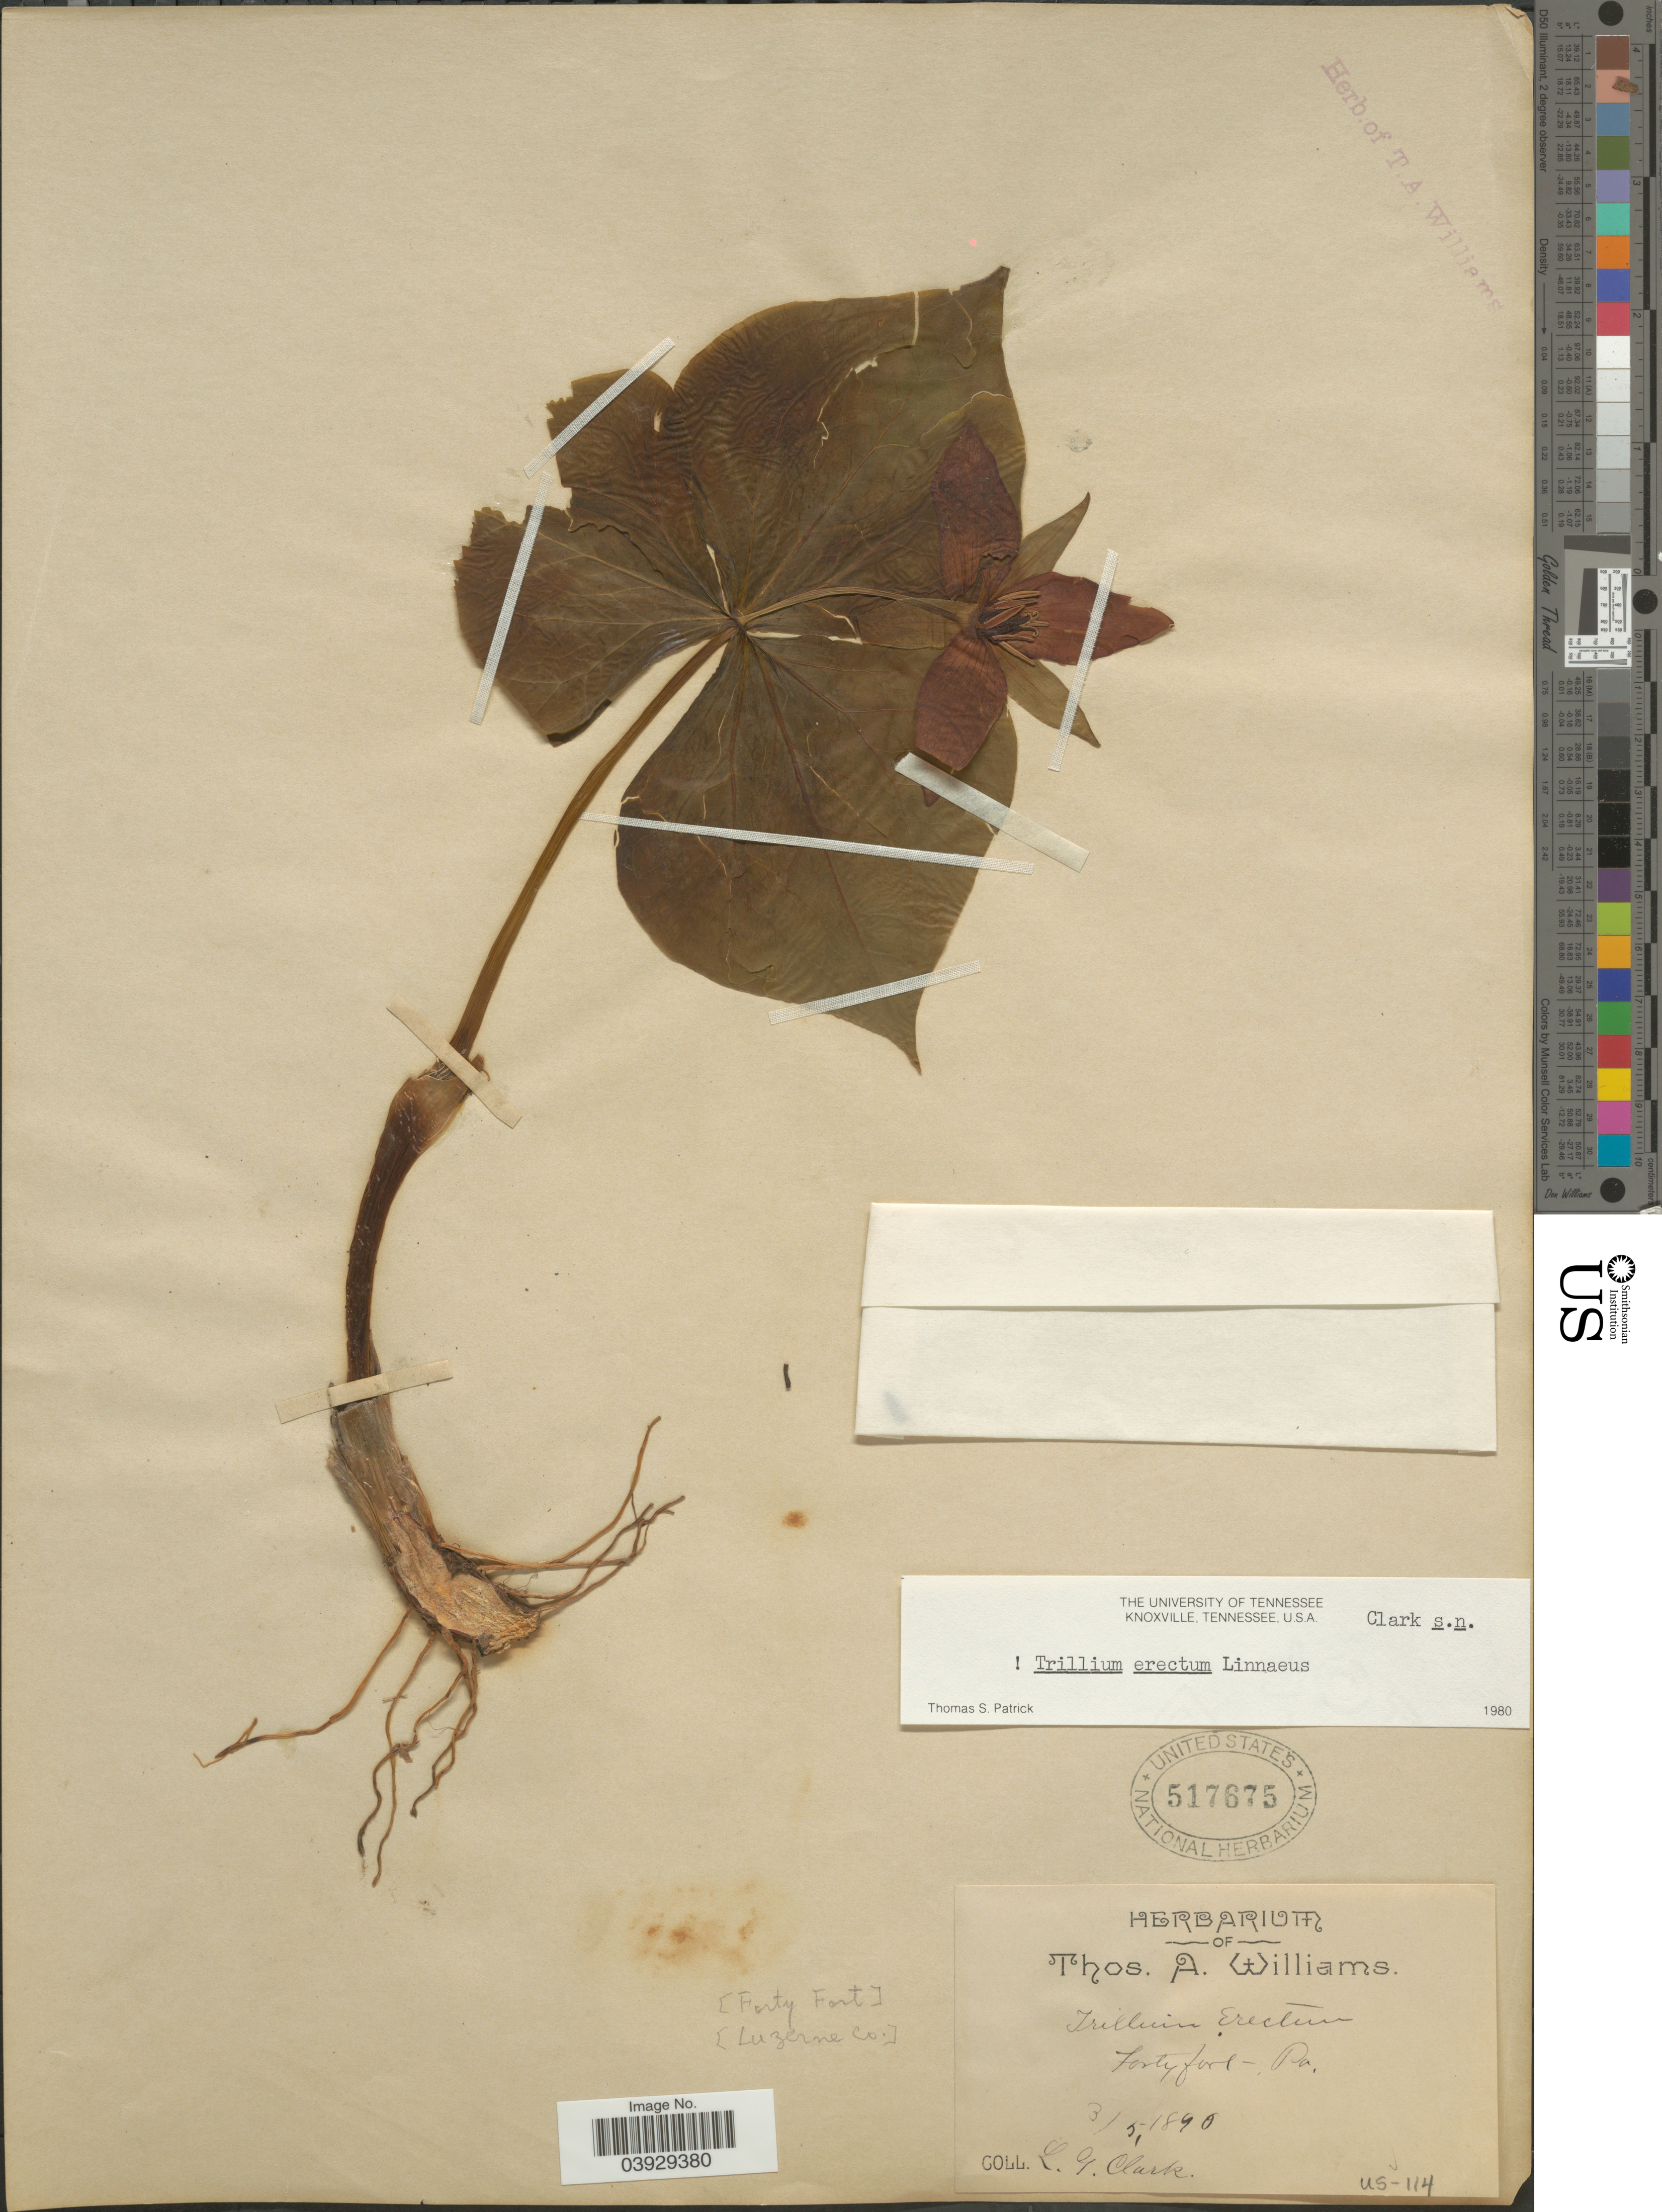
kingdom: Plantae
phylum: Tracheophyta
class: Liliopsida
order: Liliales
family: Melanthiaceae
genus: Trillium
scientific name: Trillium erectum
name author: L.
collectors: L. G. Clark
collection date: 1890-03-05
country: United States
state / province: Pennsylvania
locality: Forty Fort. Luzerne Co.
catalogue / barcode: US 517675